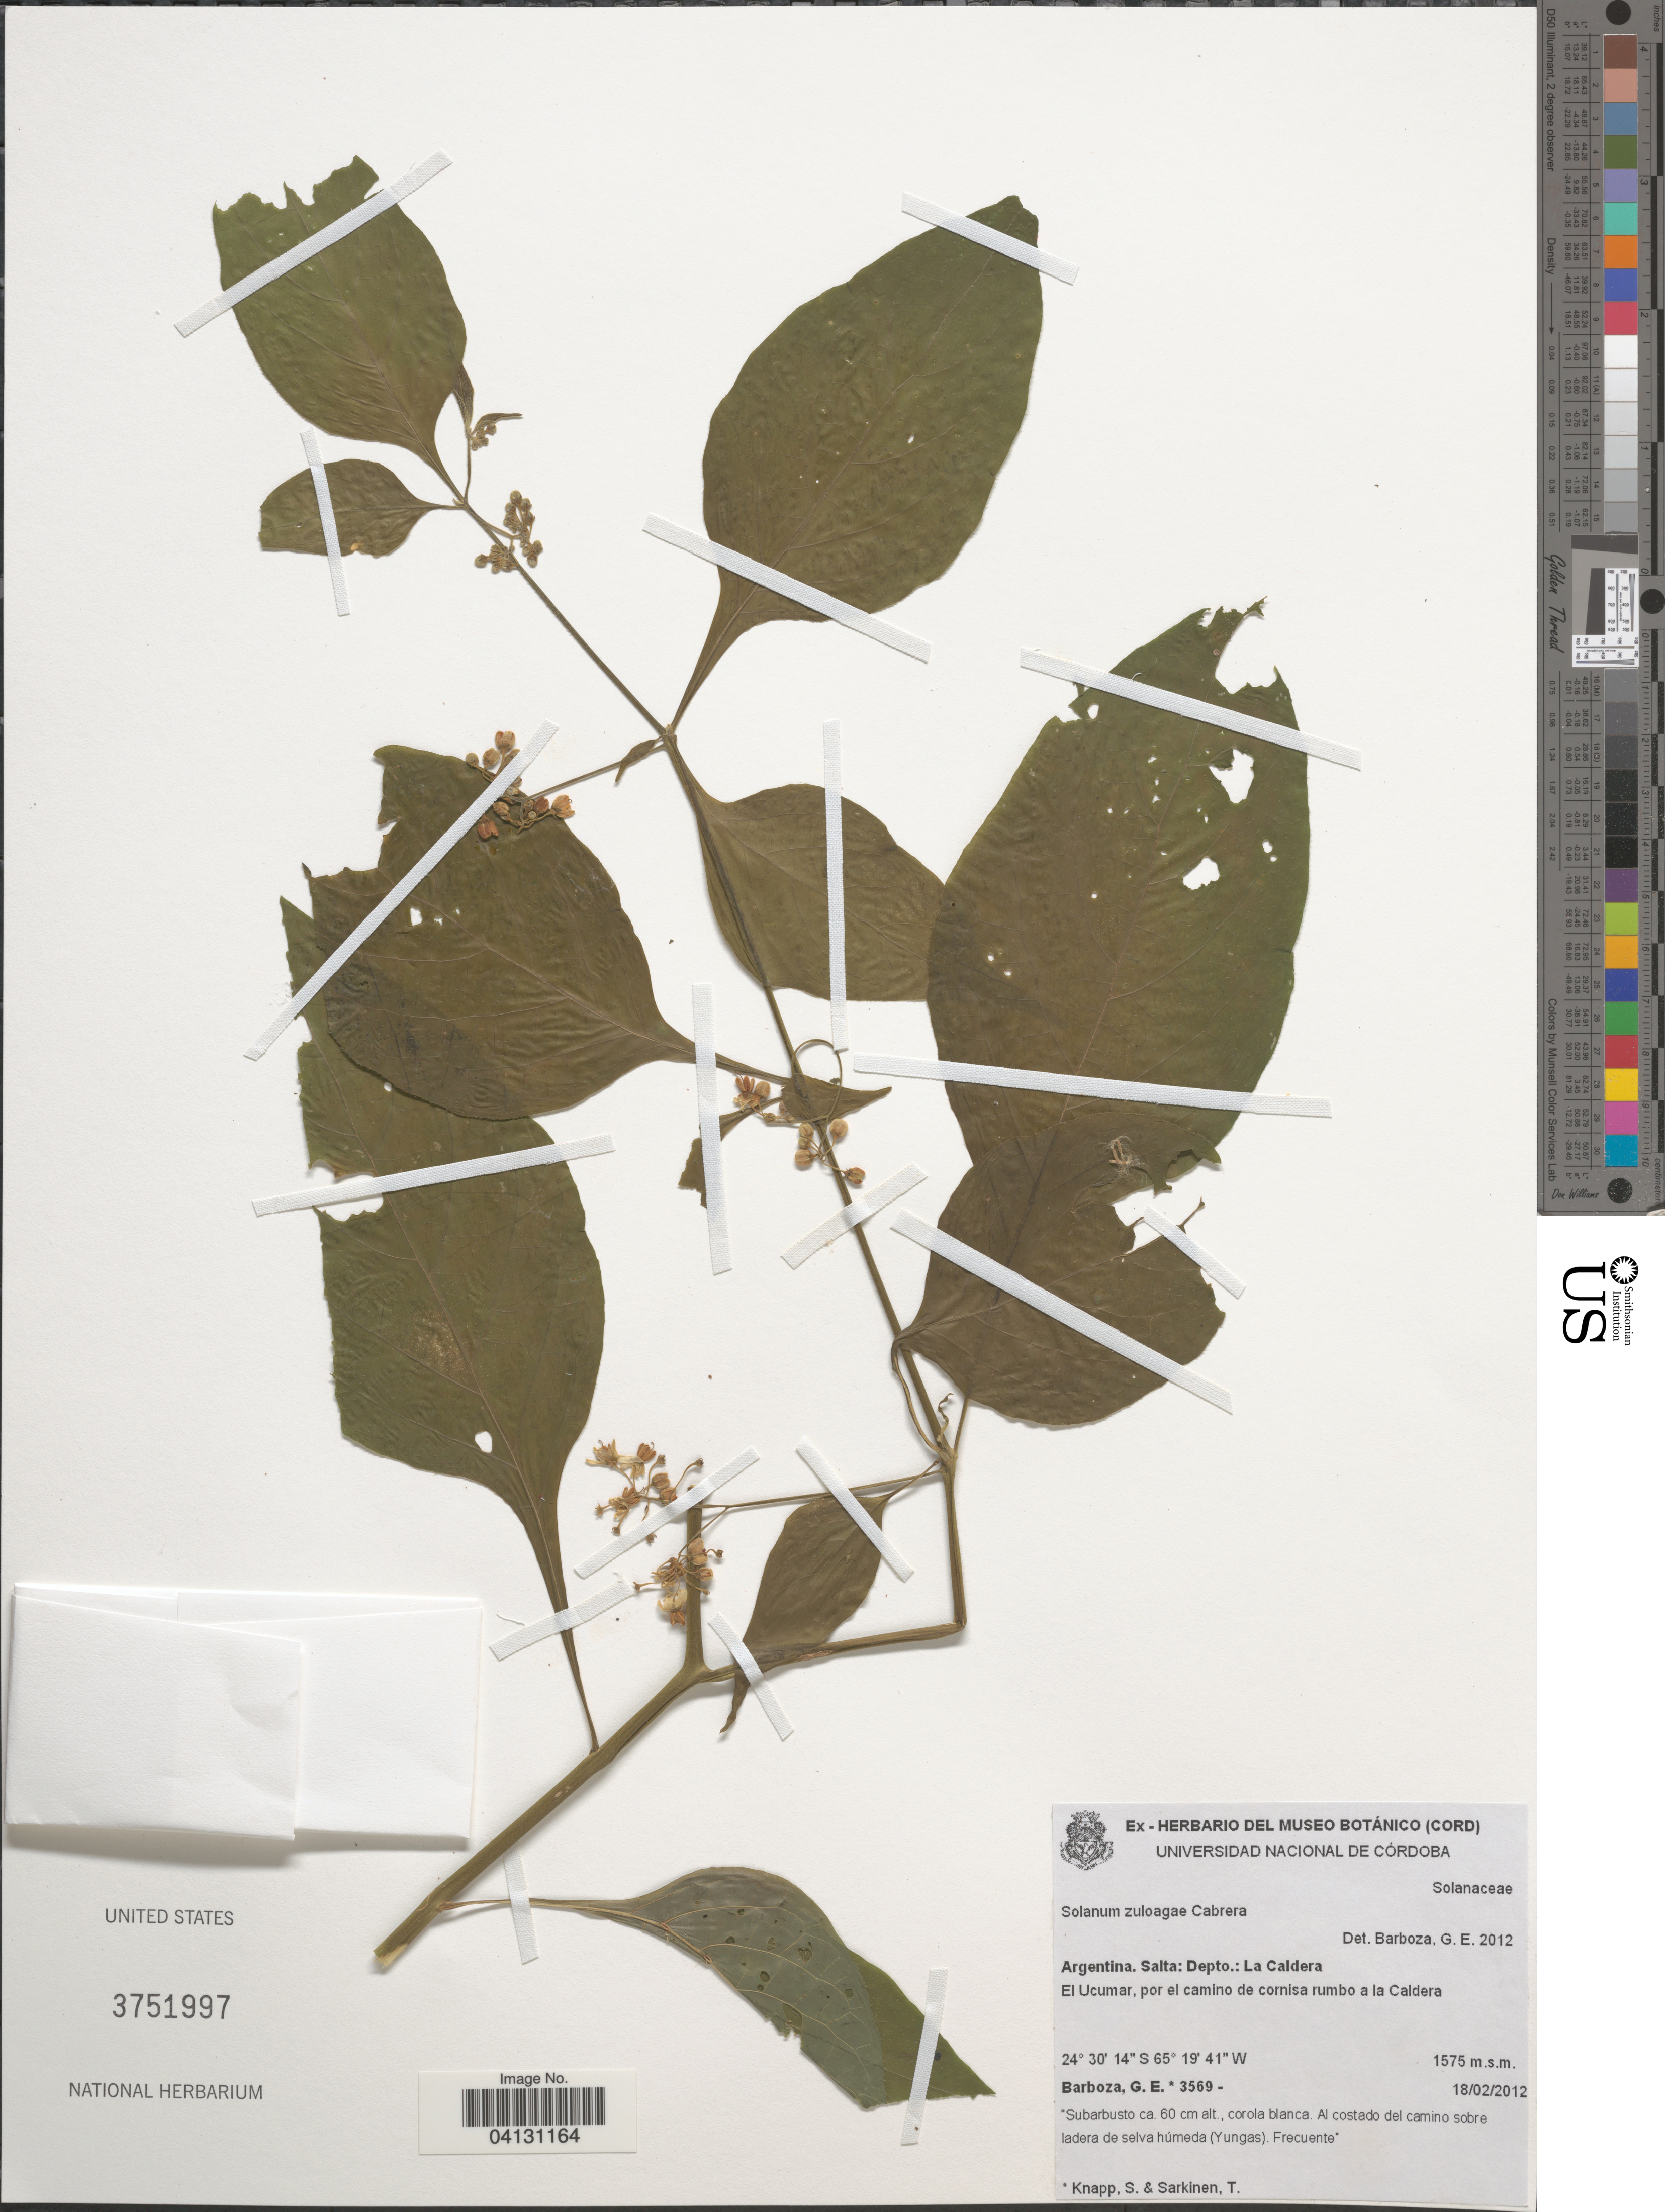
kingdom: Plantae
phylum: Tracheophyta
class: Magnoliopsida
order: Solanales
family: Solanaceae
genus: Solanum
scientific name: Solanum zuloagae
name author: Cabrera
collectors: G. E. Barboza, S. Knapp & Särkinen, T.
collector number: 3569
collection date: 2012-02-18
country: Argentina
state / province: Salta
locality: Depto.: La Caldera. El Ucumar, por el camino de cornisa rumbo a la Caldera.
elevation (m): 1575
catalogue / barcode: US 3751997